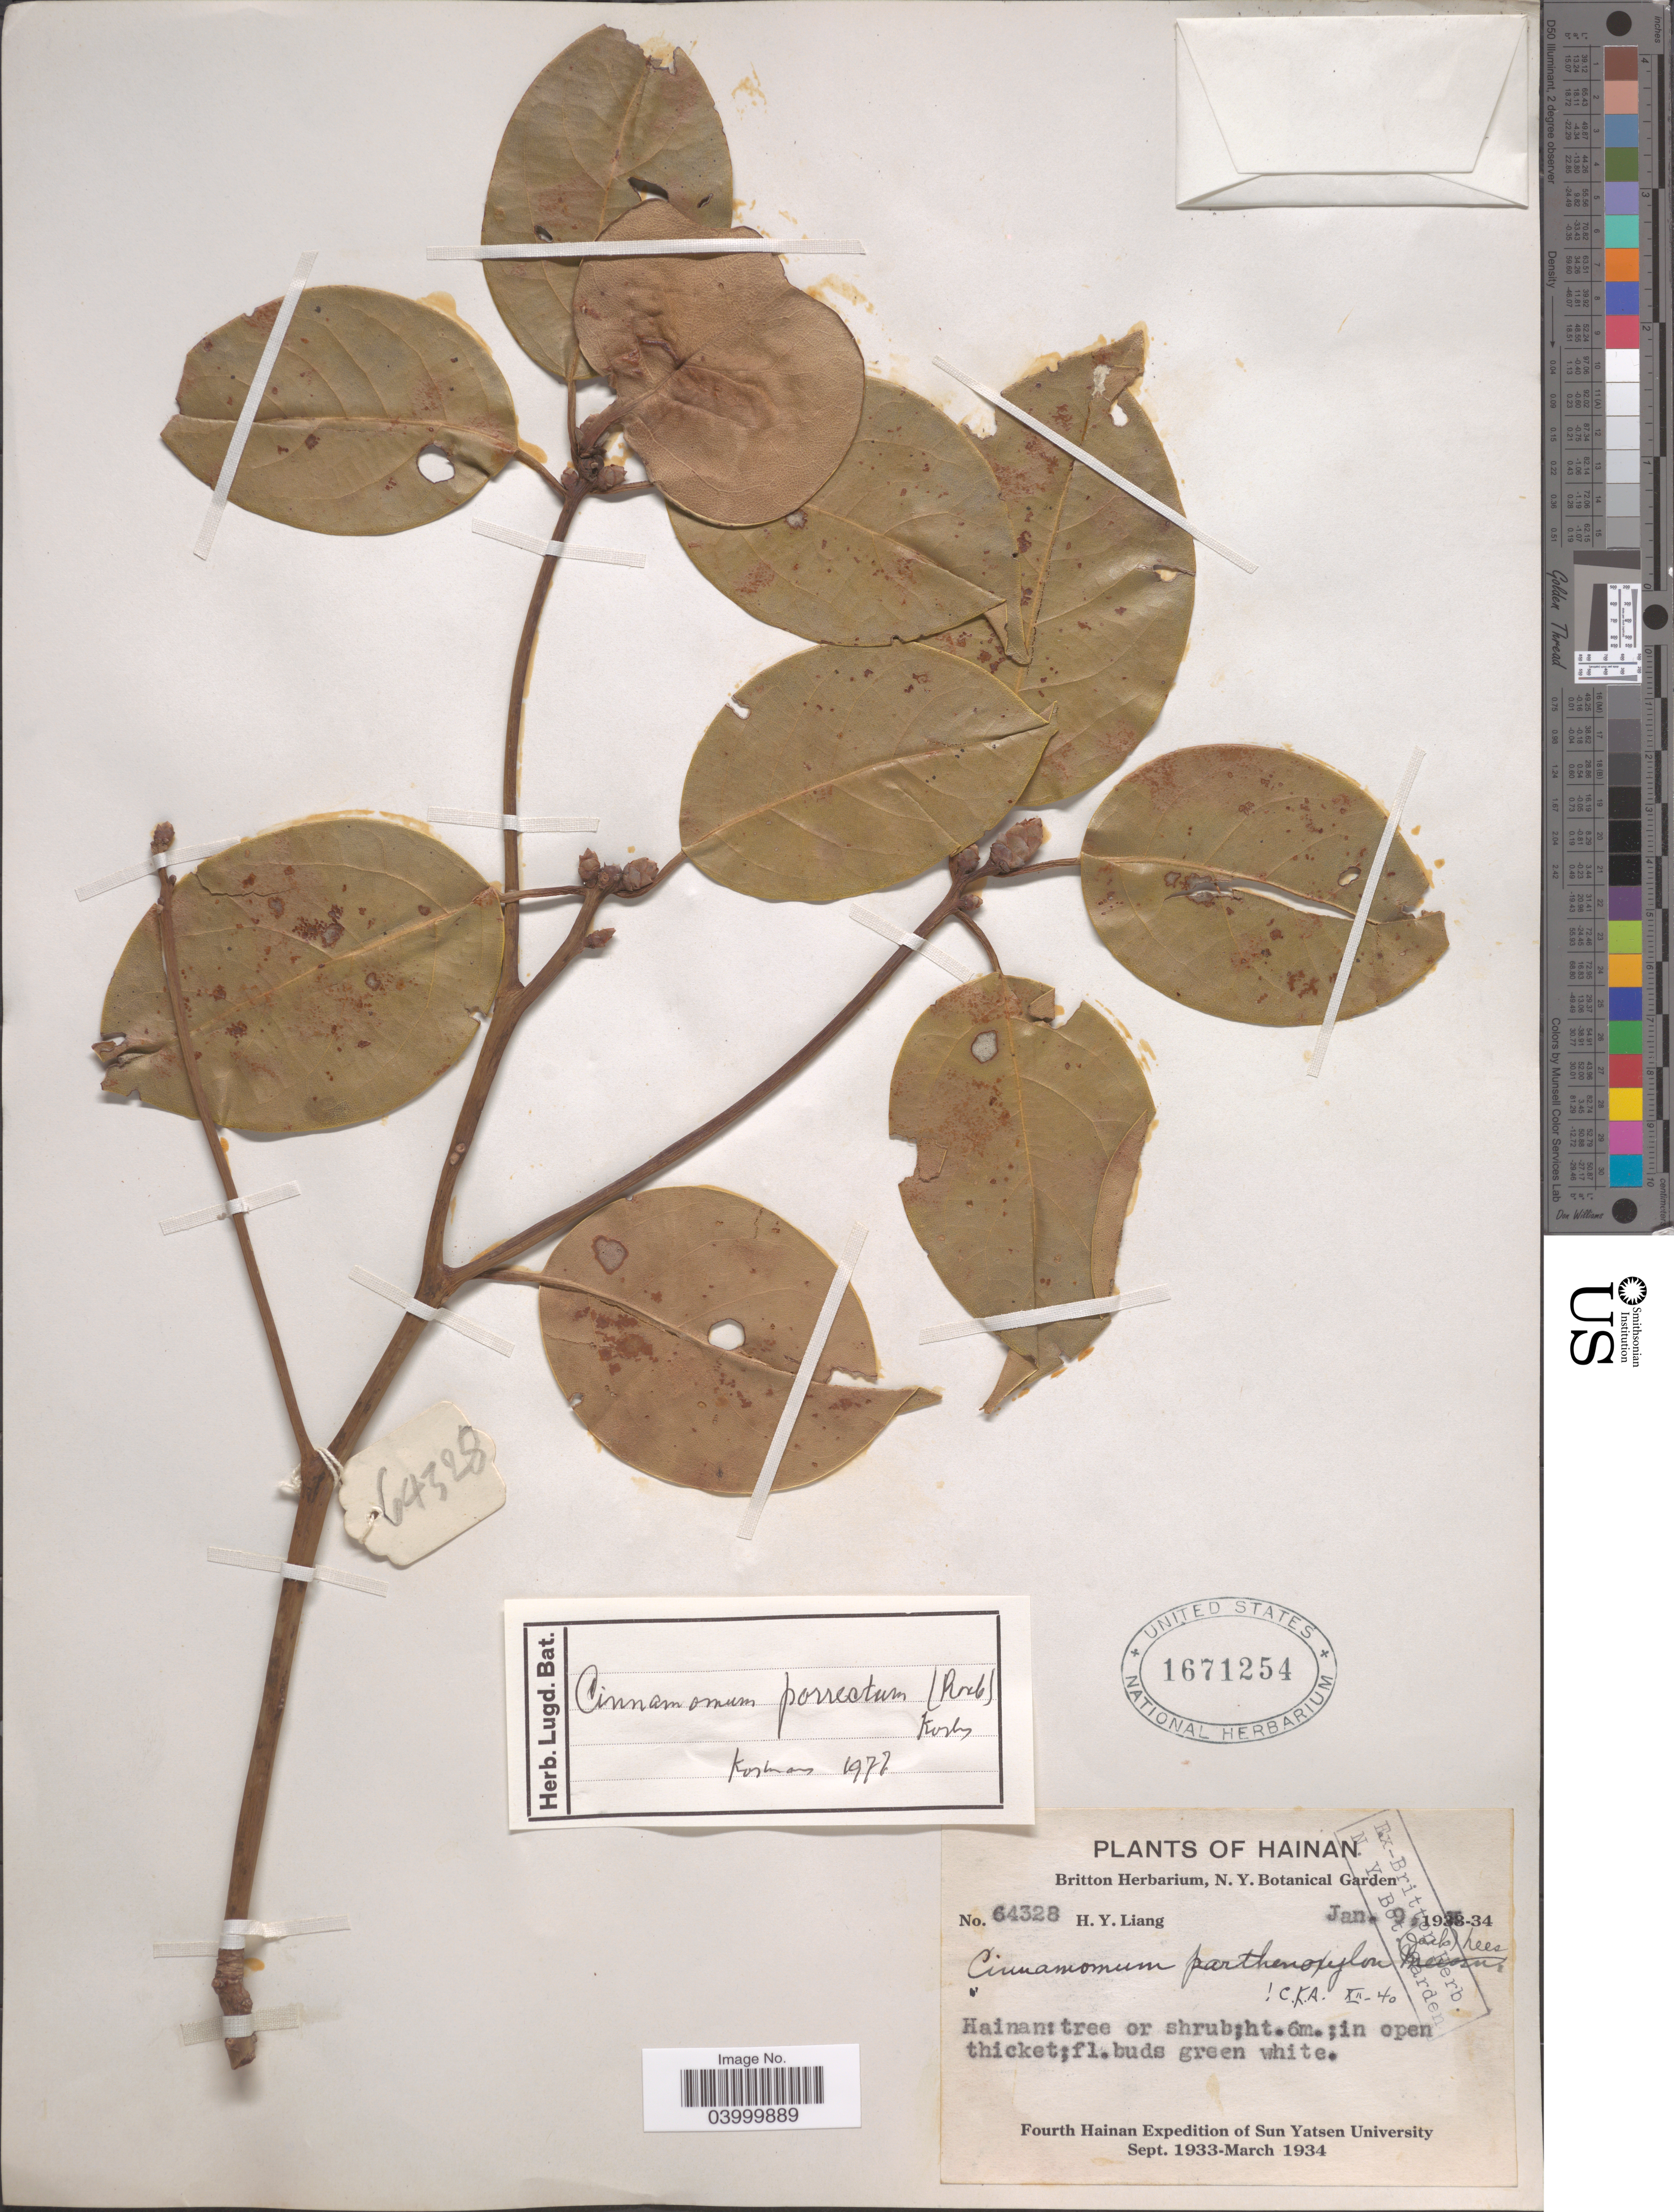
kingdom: Plantae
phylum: Tracheophyta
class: Magnoliopsida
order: Laurales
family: Lauraceae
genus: Cinnamomum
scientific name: Cinnamomum porrectum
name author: (Roxb.) Kosterm.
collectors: H. Y. Liang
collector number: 64328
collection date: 1934-01-09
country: China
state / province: Hainan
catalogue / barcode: US 1671254